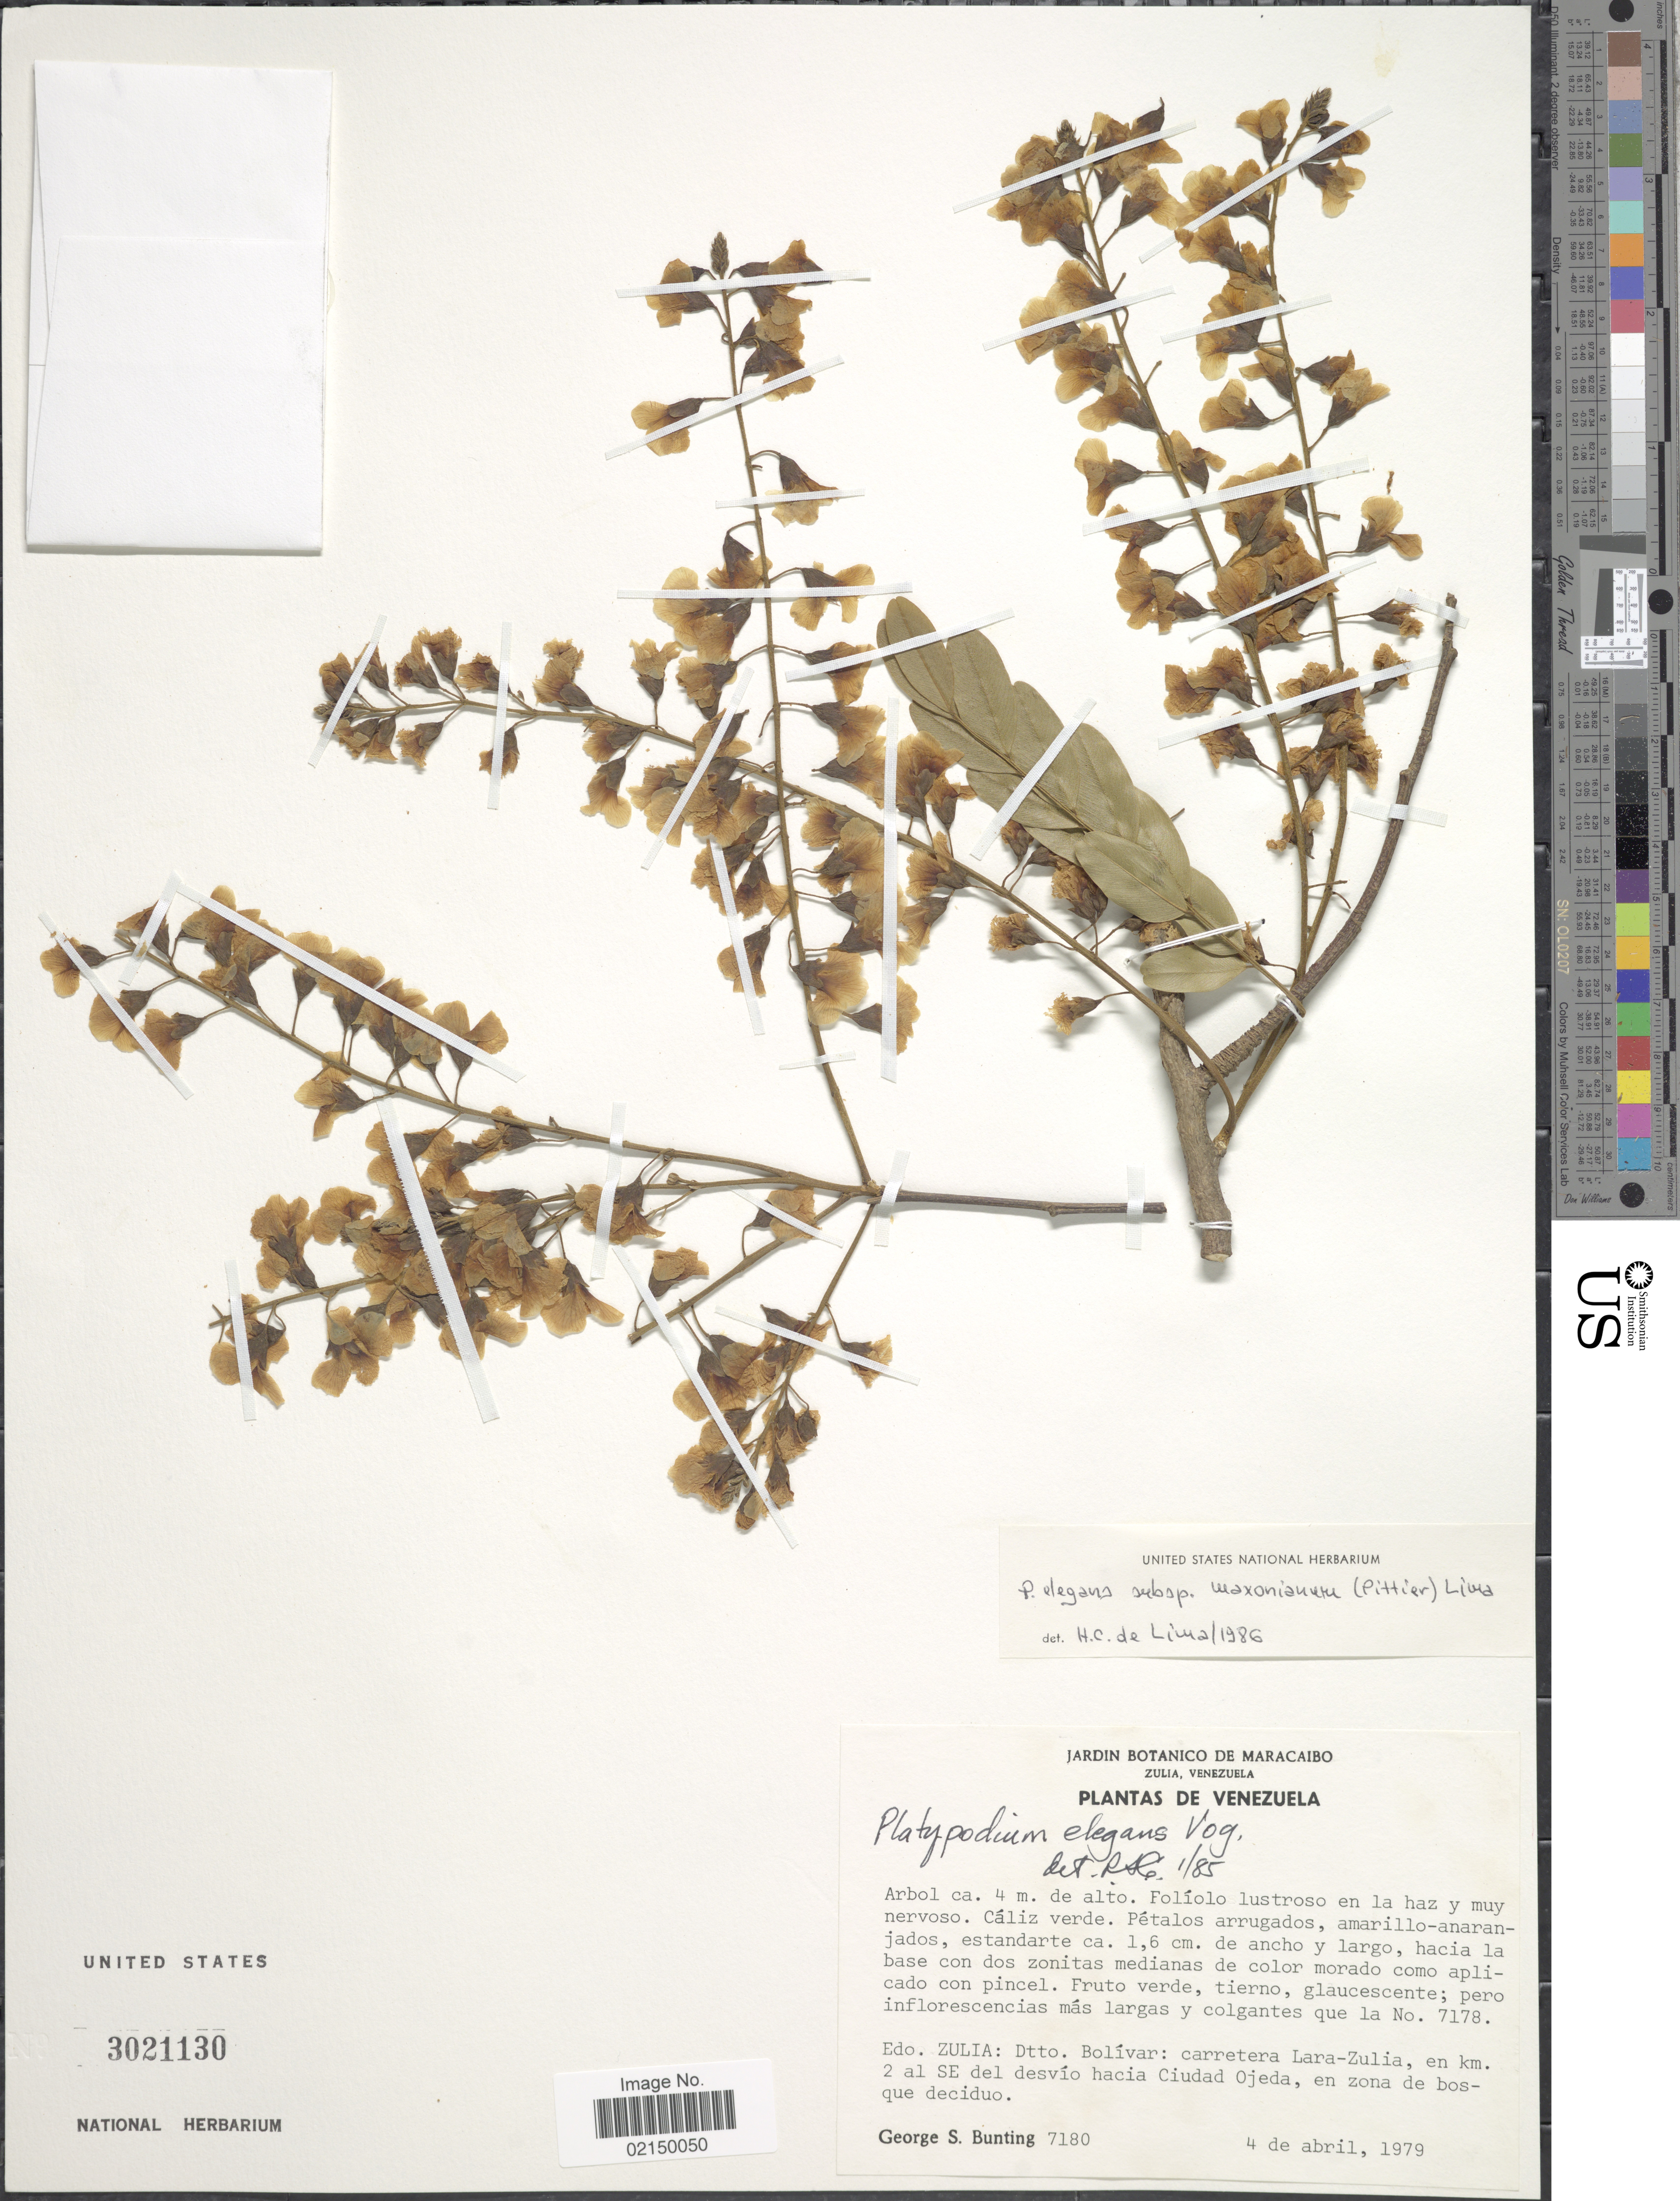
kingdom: Plantae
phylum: Tracheophyta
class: Magnoliopsida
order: Fabales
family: Fabaceae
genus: Platypodium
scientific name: Platypodium elegans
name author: Vogel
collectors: G. S. Bunting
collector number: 7180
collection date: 1979-04-04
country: Venezuela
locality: Edo. Zulia: Dtto. Bolivar: carretera Lara-Zulia, en km. 2 al SE del desvio hacia Ciudad Ojeda, en zona de bosque deciduo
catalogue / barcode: US 3021130